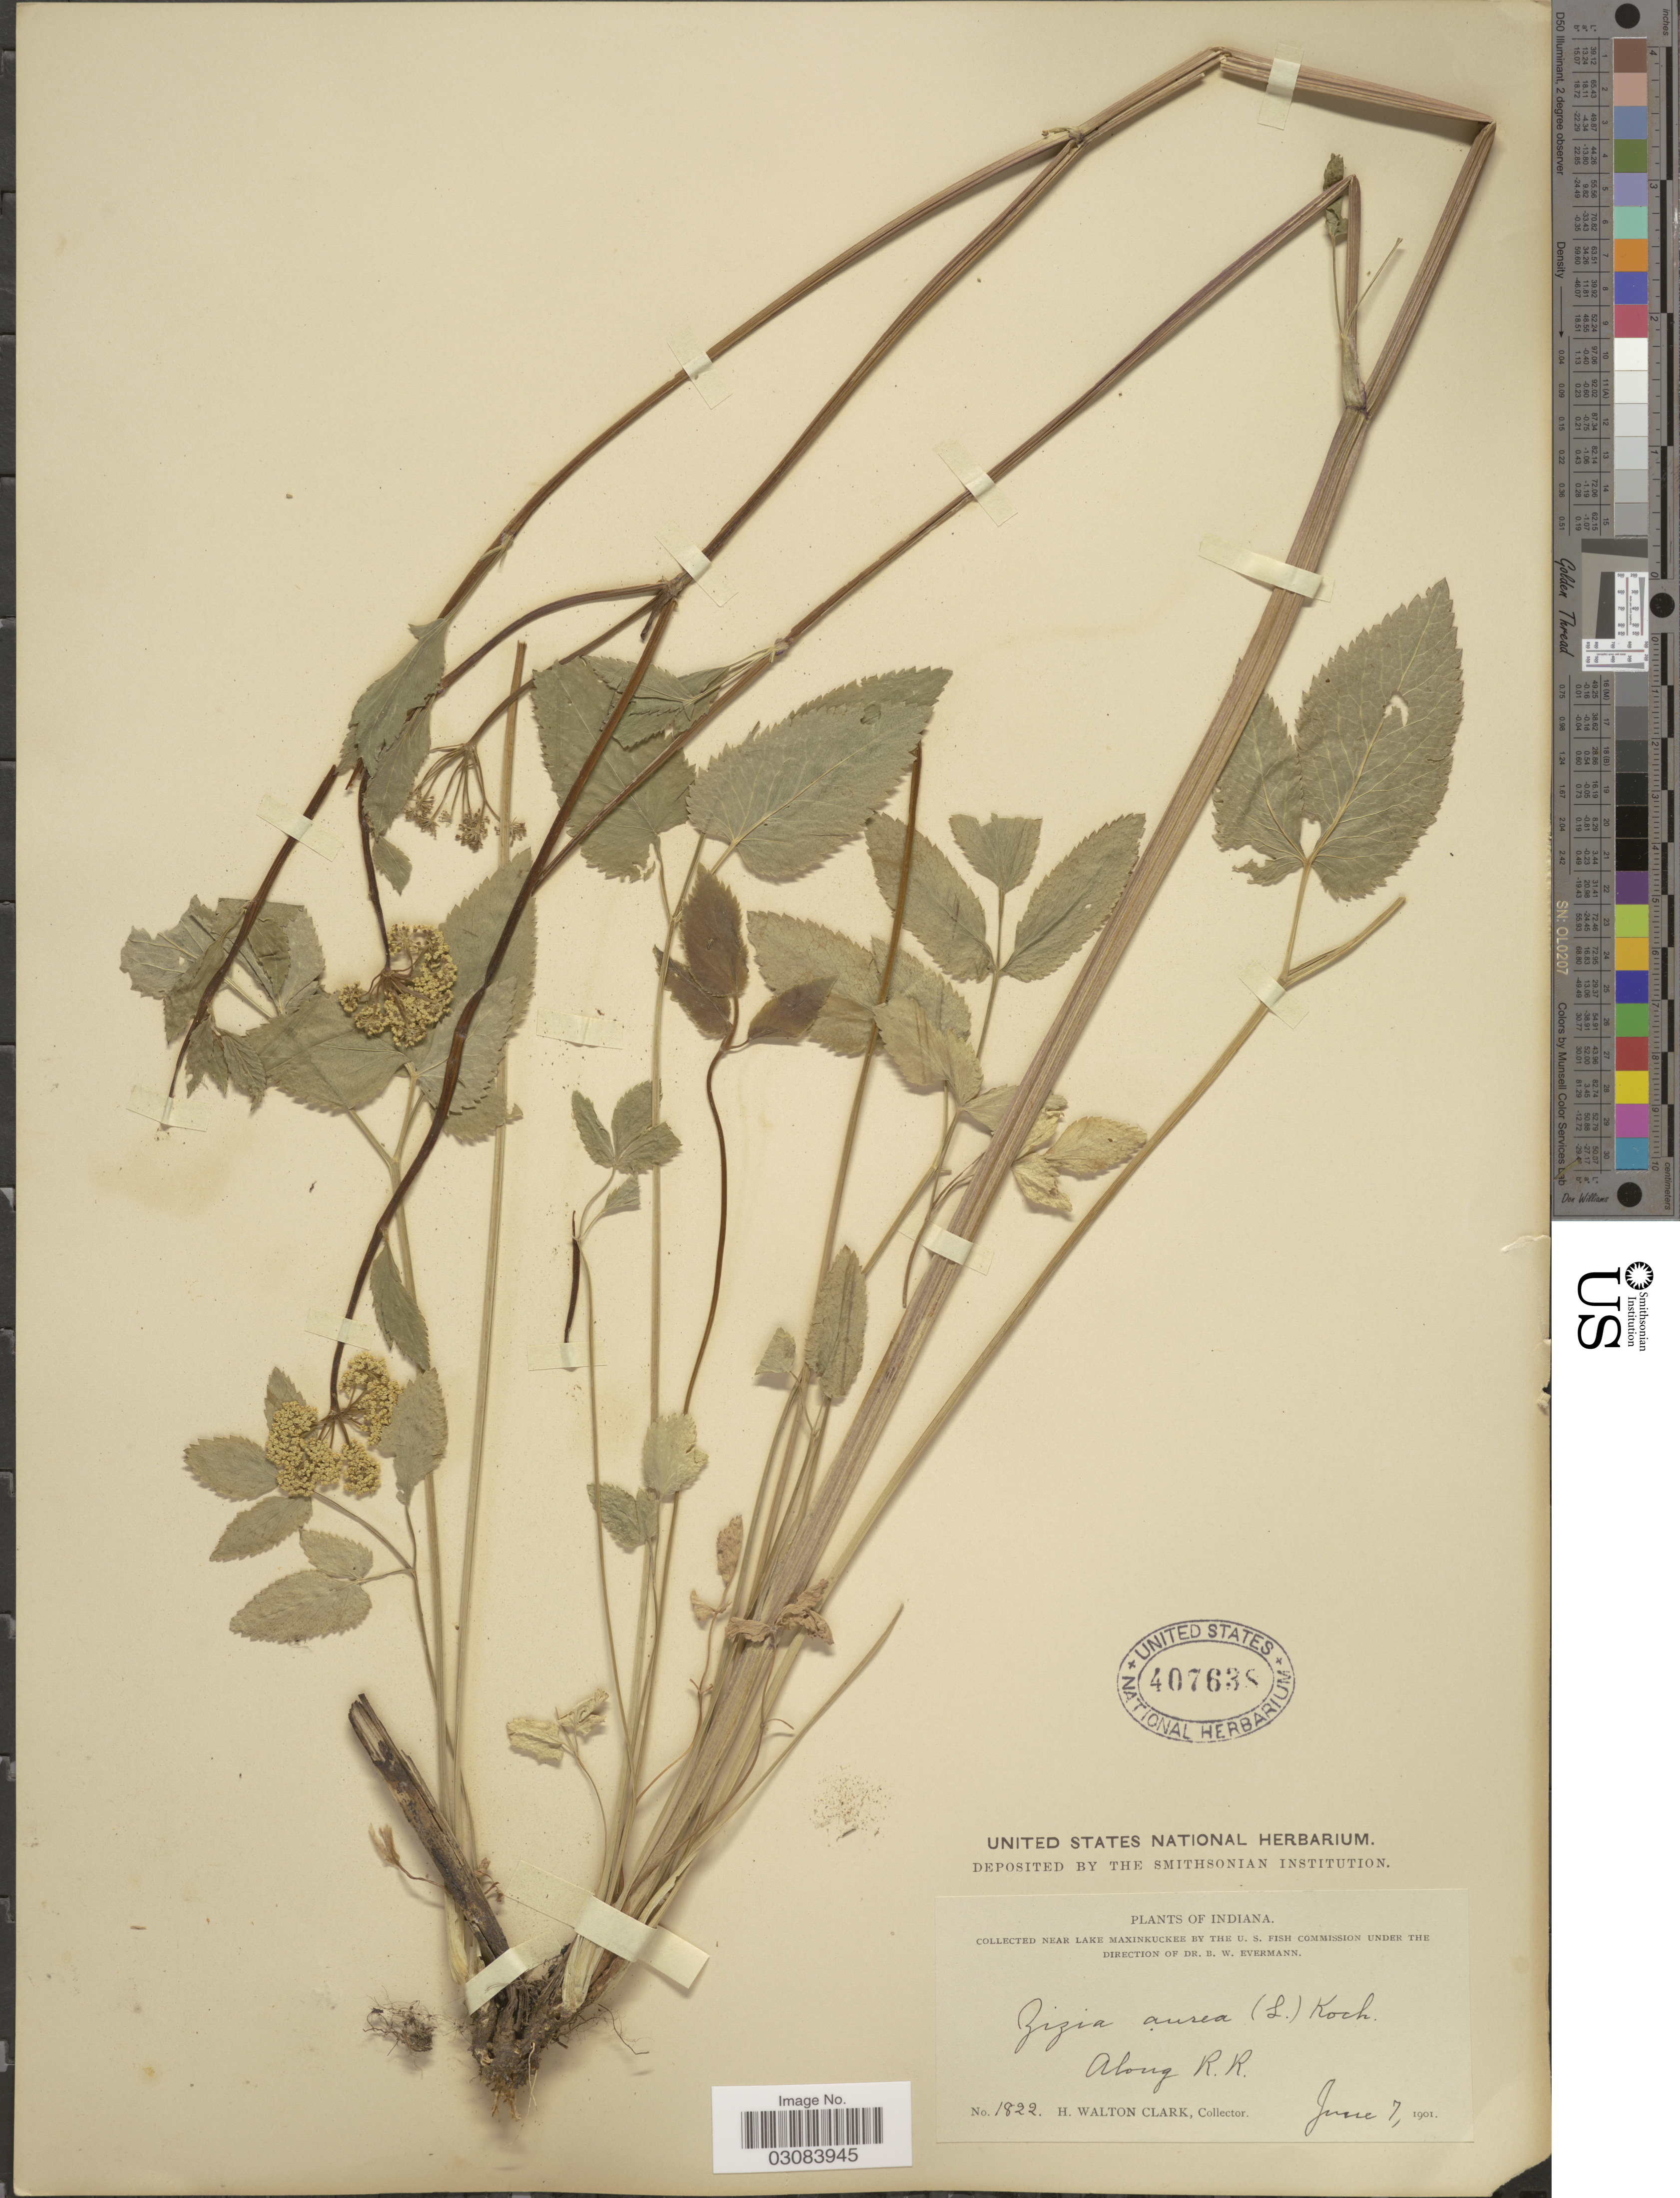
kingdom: Plantae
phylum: Tracheophyta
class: Magnoliopsida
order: Apiales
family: Apiaceae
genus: Zizia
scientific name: Zizia aurea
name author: (L.) Koch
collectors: H. W. Clark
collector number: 1822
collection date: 1901-06-07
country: United States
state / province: Indiana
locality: Near Lake Maxinkuckee. Along R.R.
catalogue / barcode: US 407638